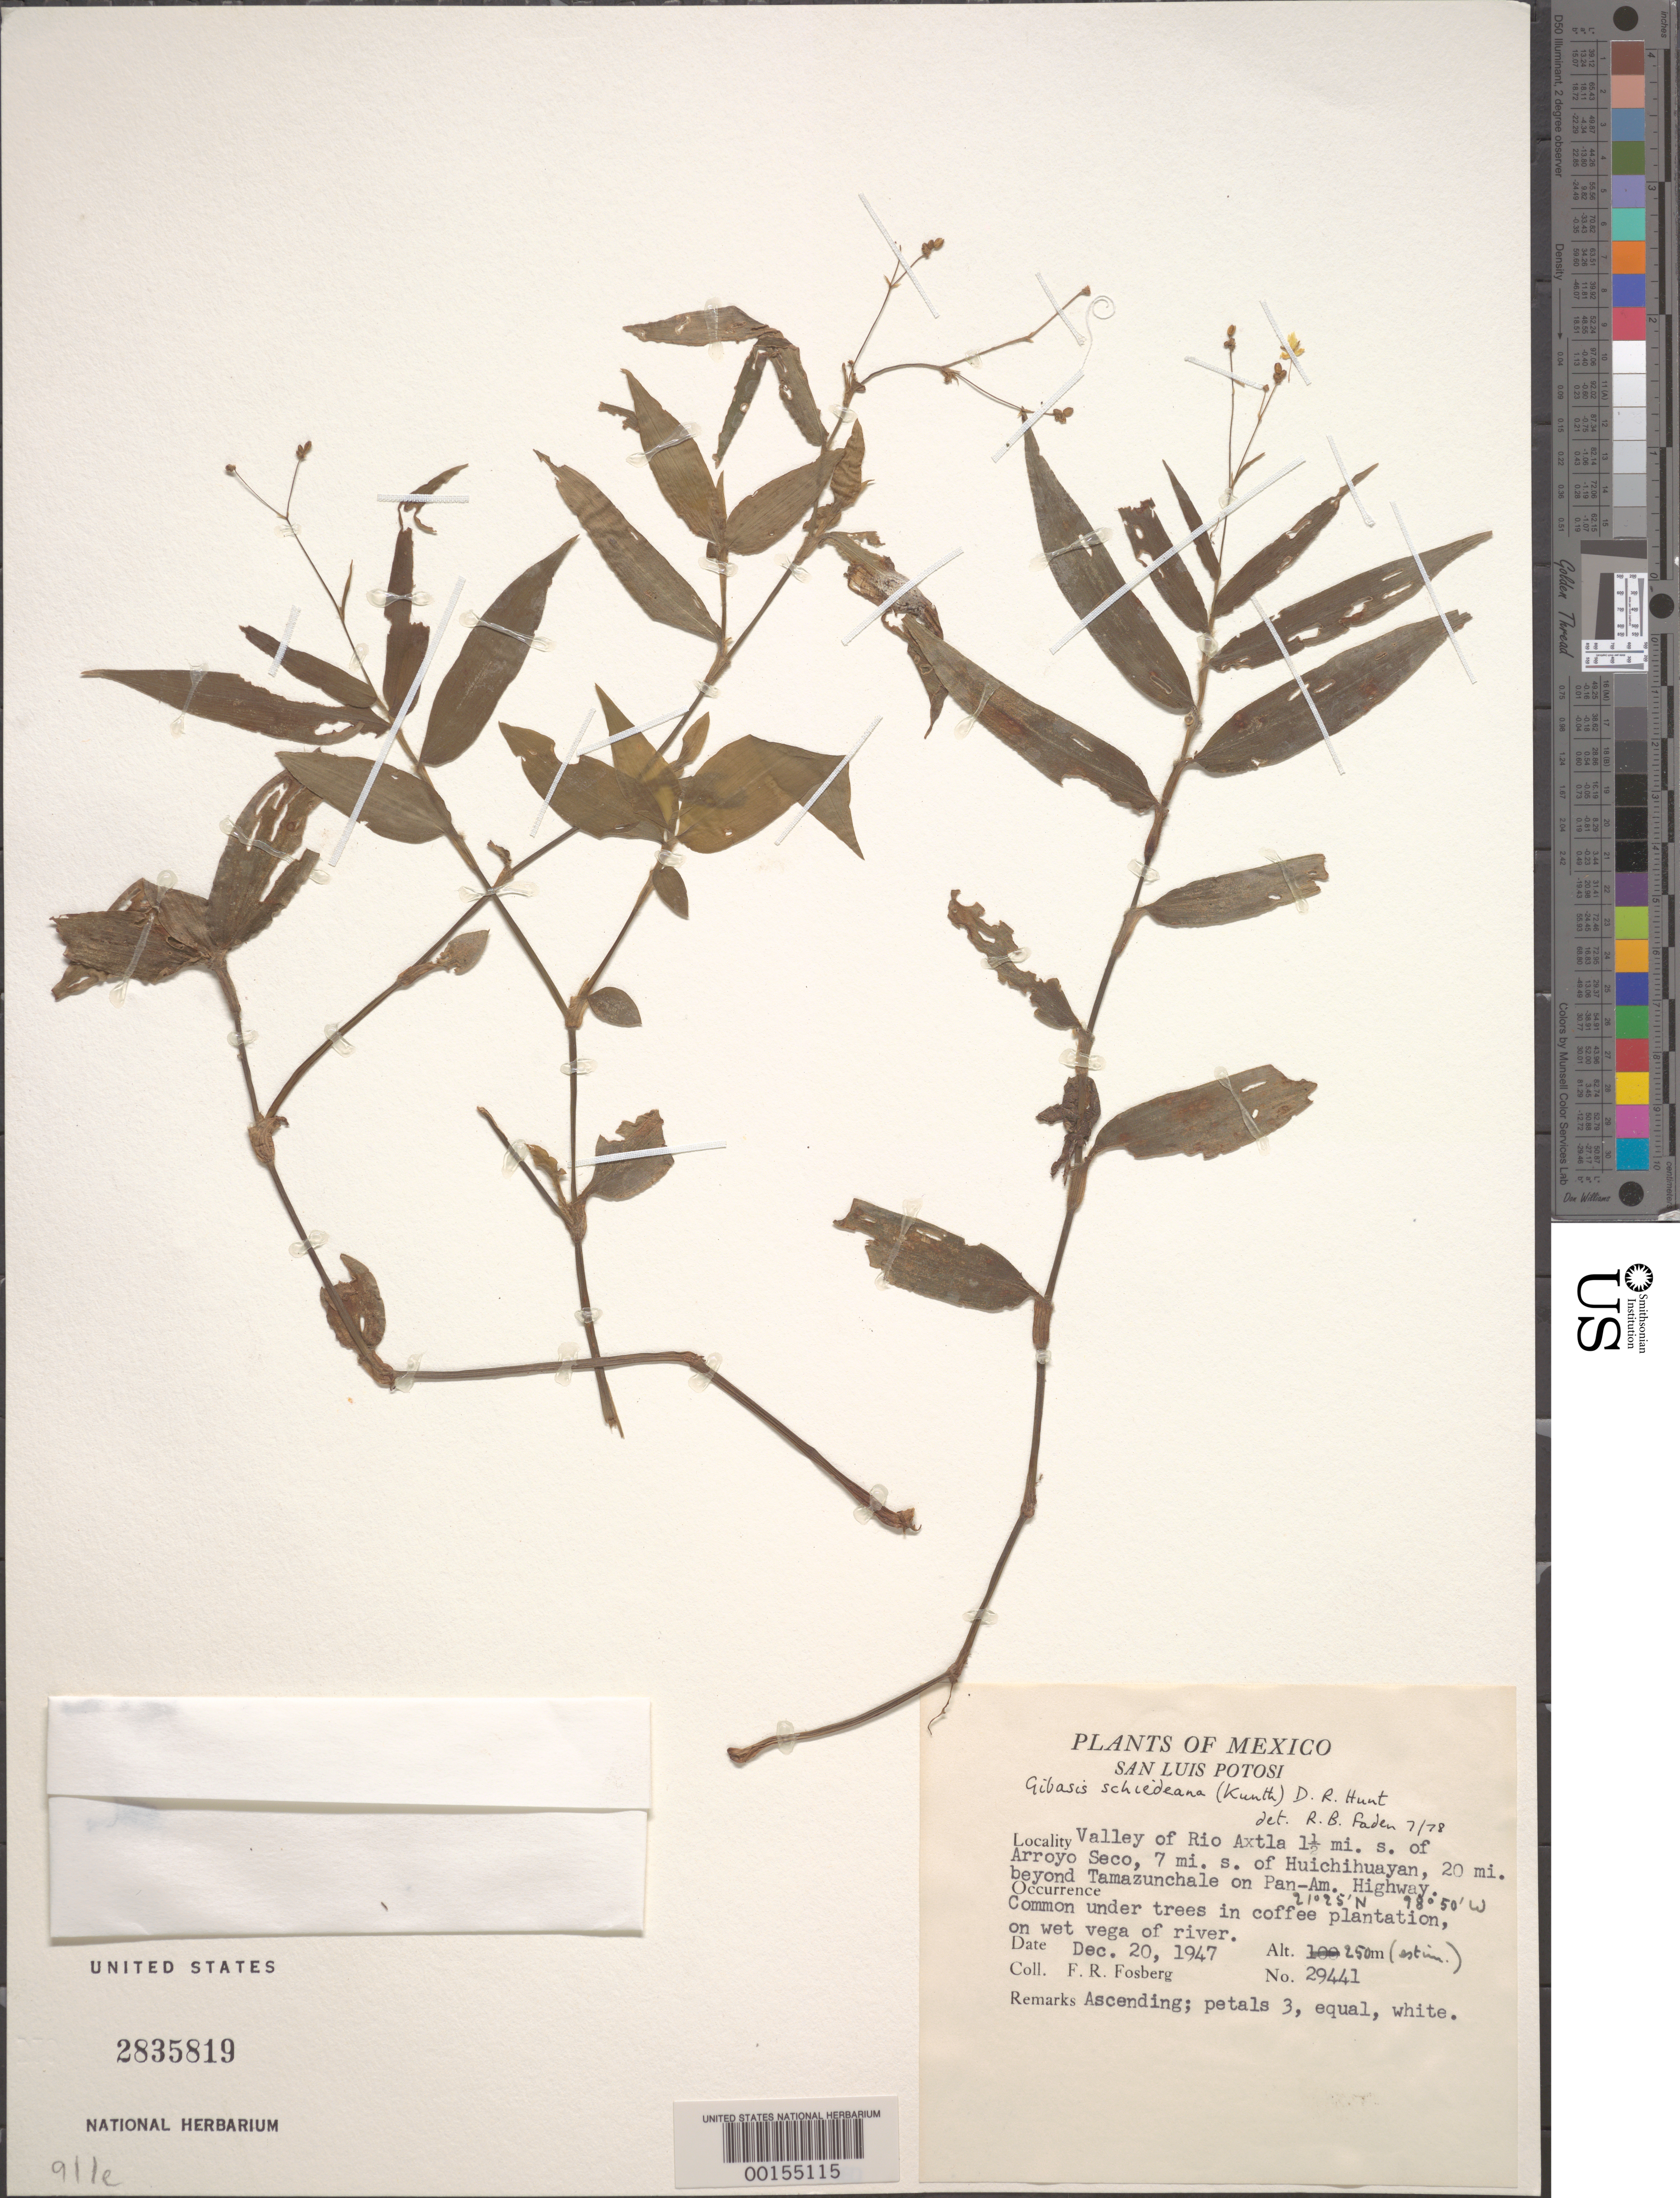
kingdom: Plantae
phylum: Tracheophyta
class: Liliopsida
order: Commelinales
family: Commelinaceae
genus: Gibasis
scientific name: Gibasis pellucida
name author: (M. Martens & Galeotti) D.R. Hunt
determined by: Faden, Robert B., (US), Smithsonian Institution - National Museum of Natural History (UNITED STATES)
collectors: F. R. Fosberg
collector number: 29441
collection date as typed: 20 Dec 1947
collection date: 1947-12-20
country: Mexico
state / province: San Luis Potosí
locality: Valley of rio axtla, S of arroyo seco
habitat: Riverbank plantation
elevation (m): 250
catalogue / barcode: US 2835819